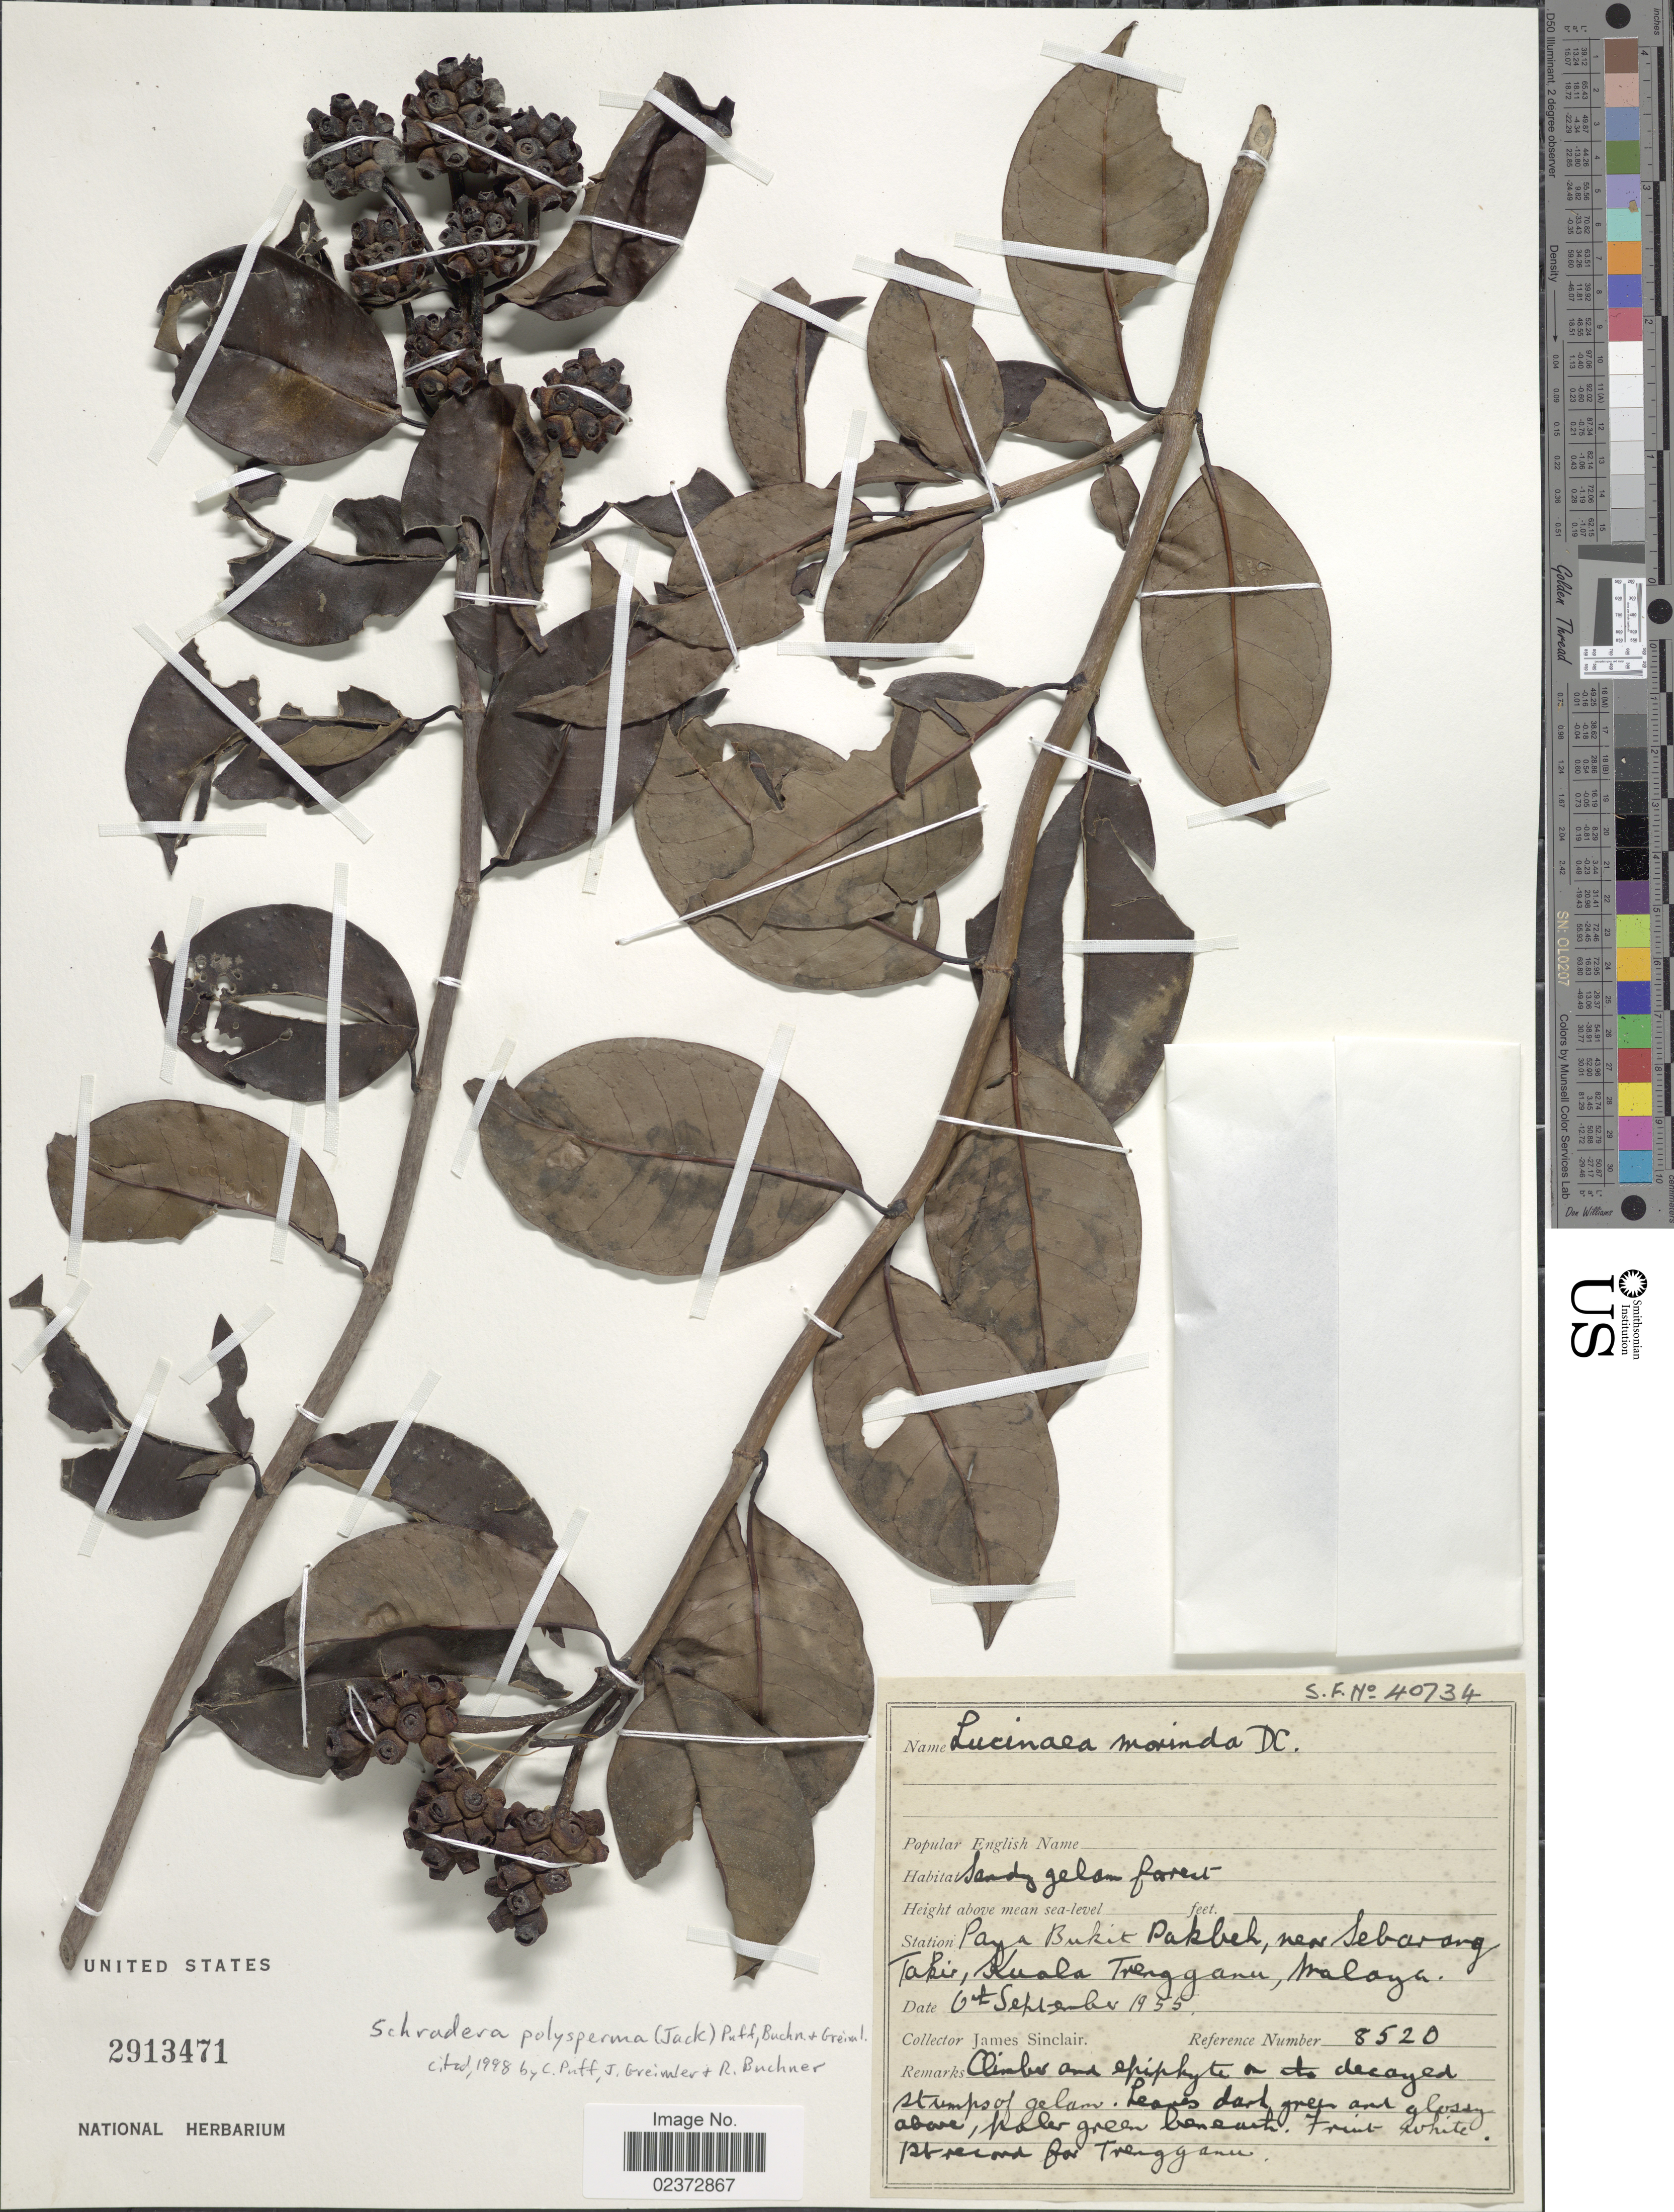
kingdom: Plantae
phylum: Tracheophyta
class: Magnoliopsida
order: Gentianales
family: Rubiaceae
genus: Schradera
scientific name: Schradera polysperma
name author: (Jack) Puff et al.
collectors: J. Sinclair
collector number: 8520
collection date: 1955-09-06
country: Malaysia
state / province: Terengganu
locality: Paya Bukit Pakbeh, near Seberang Takir, Kuala Terengganu, Malaya.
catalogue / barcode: US 2913471